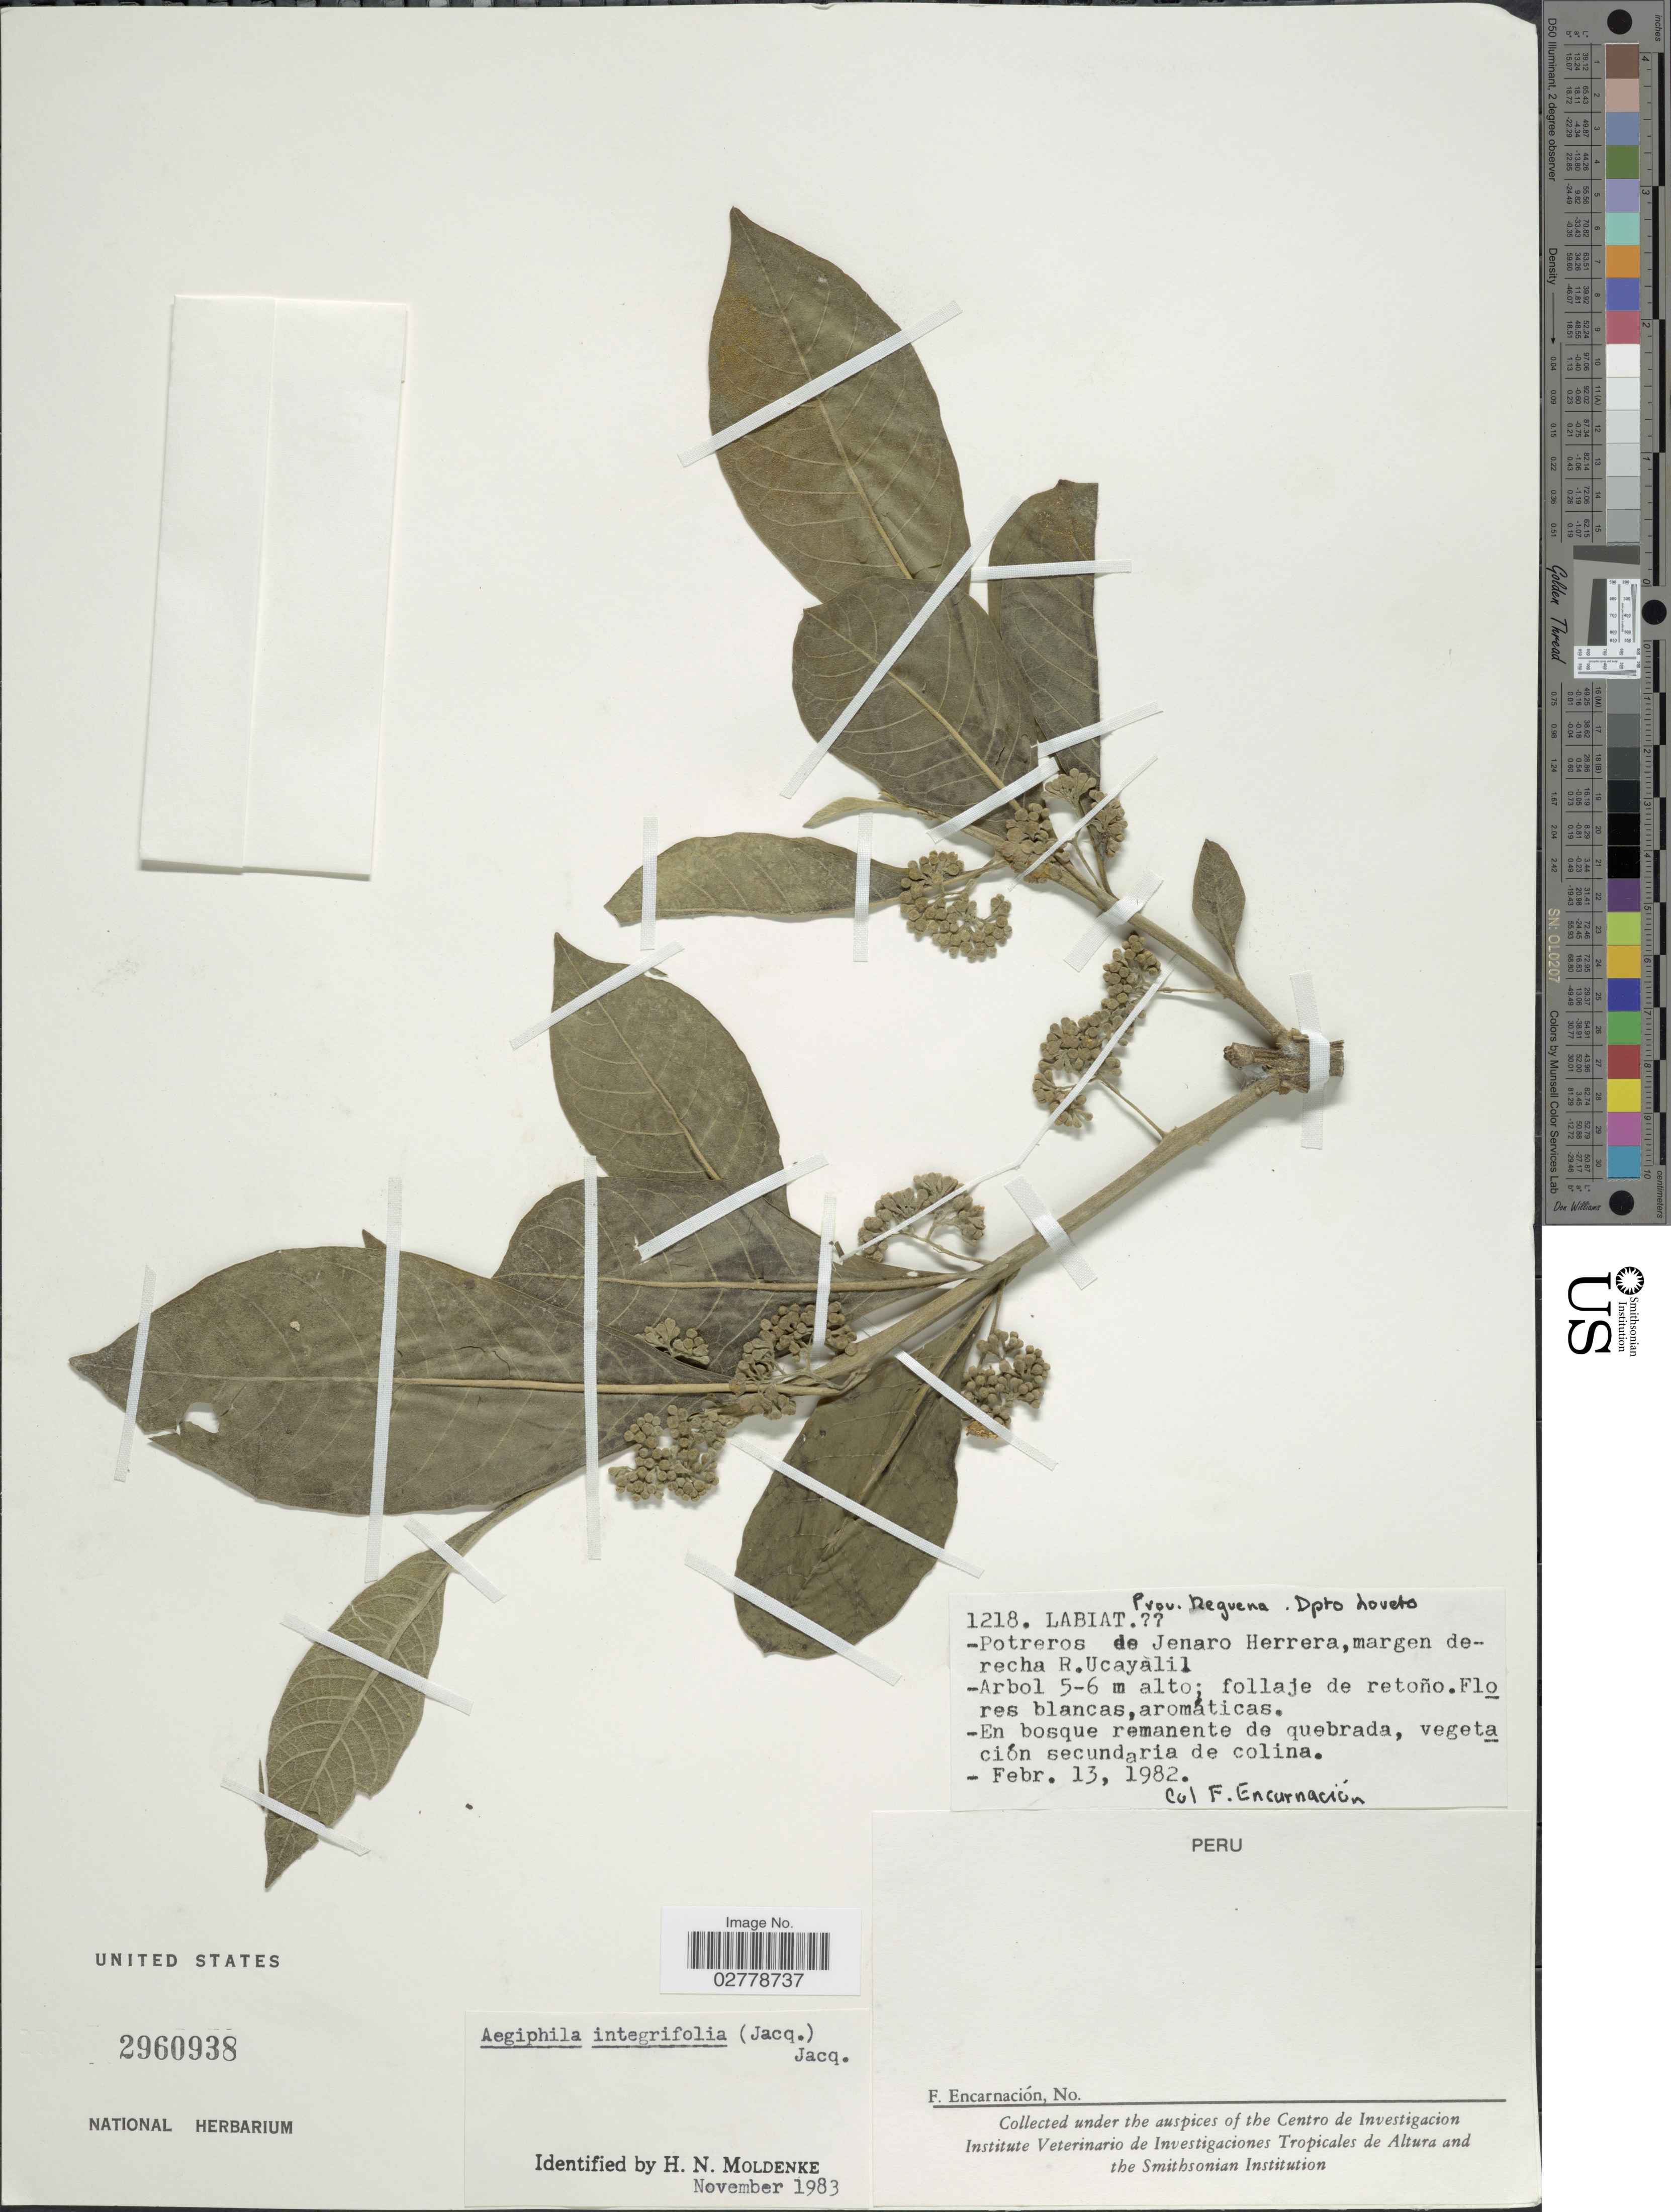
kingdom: Plantae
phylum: Tracheophyta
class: Magnoliopsida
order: Lamiales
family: Lamiaceae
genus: Aegiphila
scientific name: Aegiphila integrifolia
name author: (Jacq.) B.D. Jacks.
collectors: F. Encarnación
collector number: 1218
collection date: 1982-02-13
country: Peru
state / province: Loreto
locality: Prov. Reguena, Dpto. Loreto. Potreros de Jenaro Herrera, margen de recha R.Ucayali.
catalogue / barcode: US 2960938